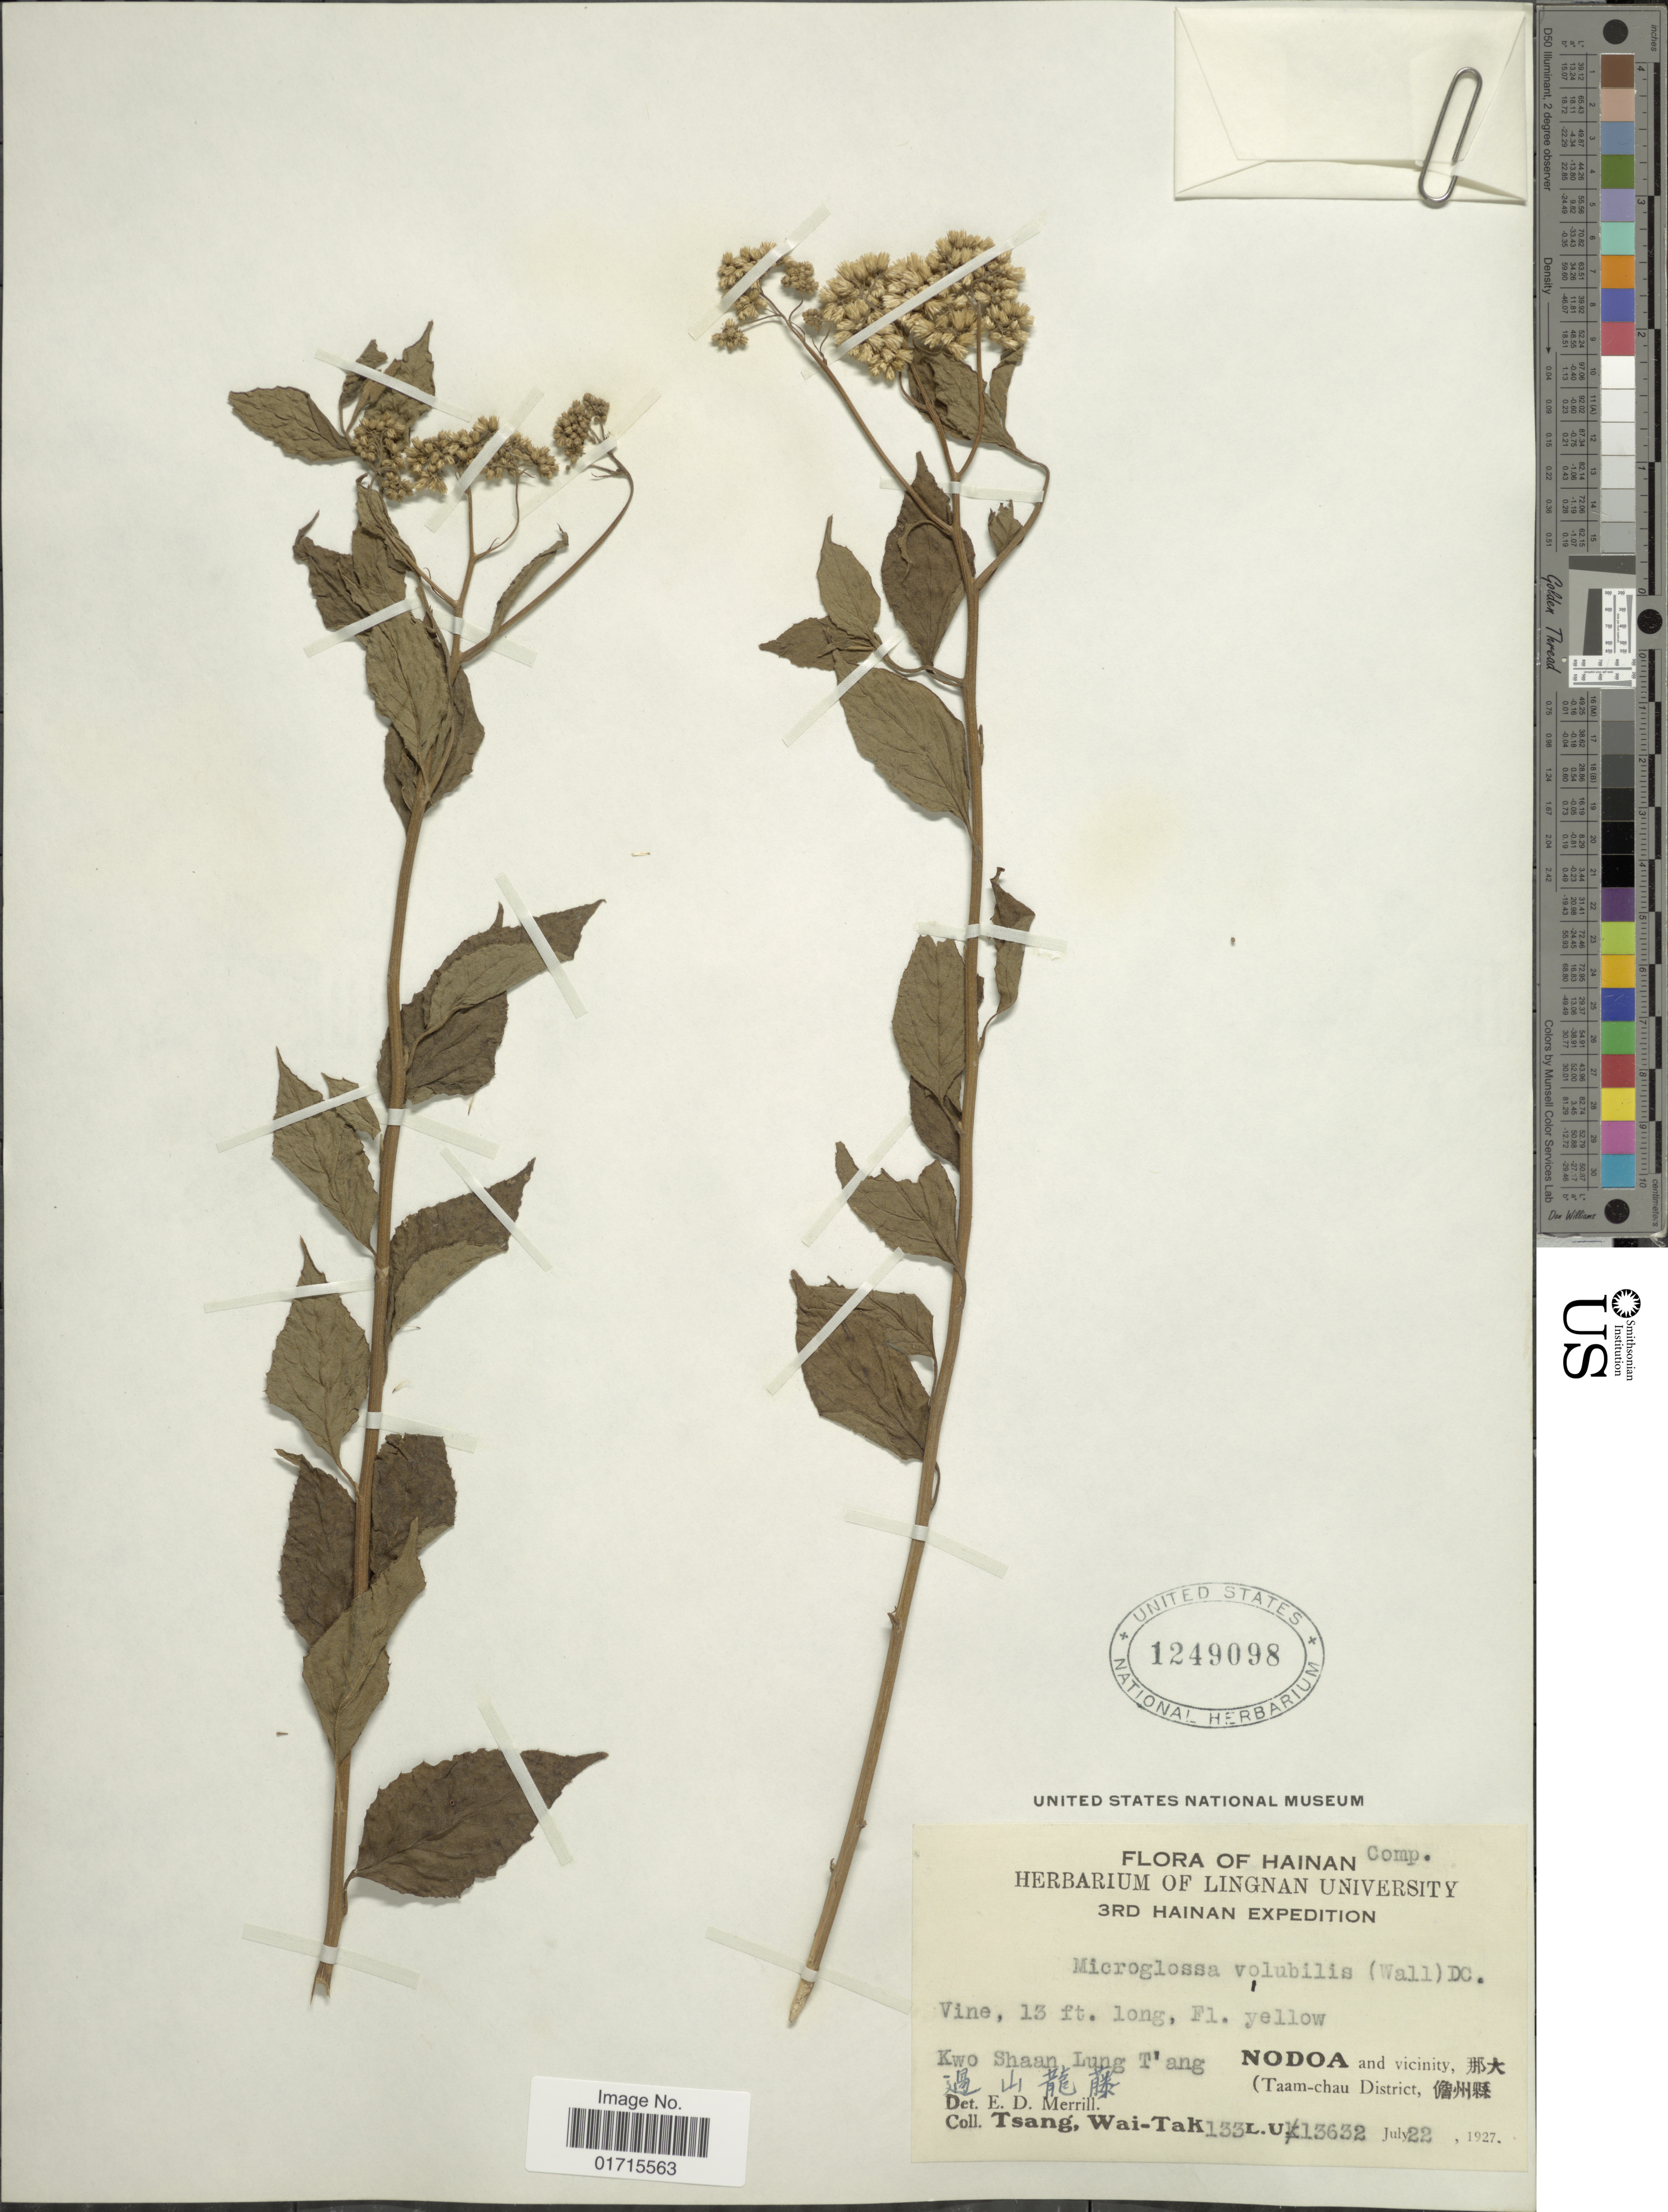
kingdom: Plantae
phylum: Tracheophyta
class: Magnoliopsida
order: Asterales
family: Asteraceae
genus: Microglossa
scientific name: Microglossa pyrifolia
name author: (Lam.) Kuntze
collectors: W. T. Tsang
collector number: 133/13632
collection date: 1927-07-22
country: China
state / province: Hainan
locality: Hainan, Kwo Shaan Lung Táng, Nodao and vicinity (Taam-chau District)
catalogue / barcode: US 1249098